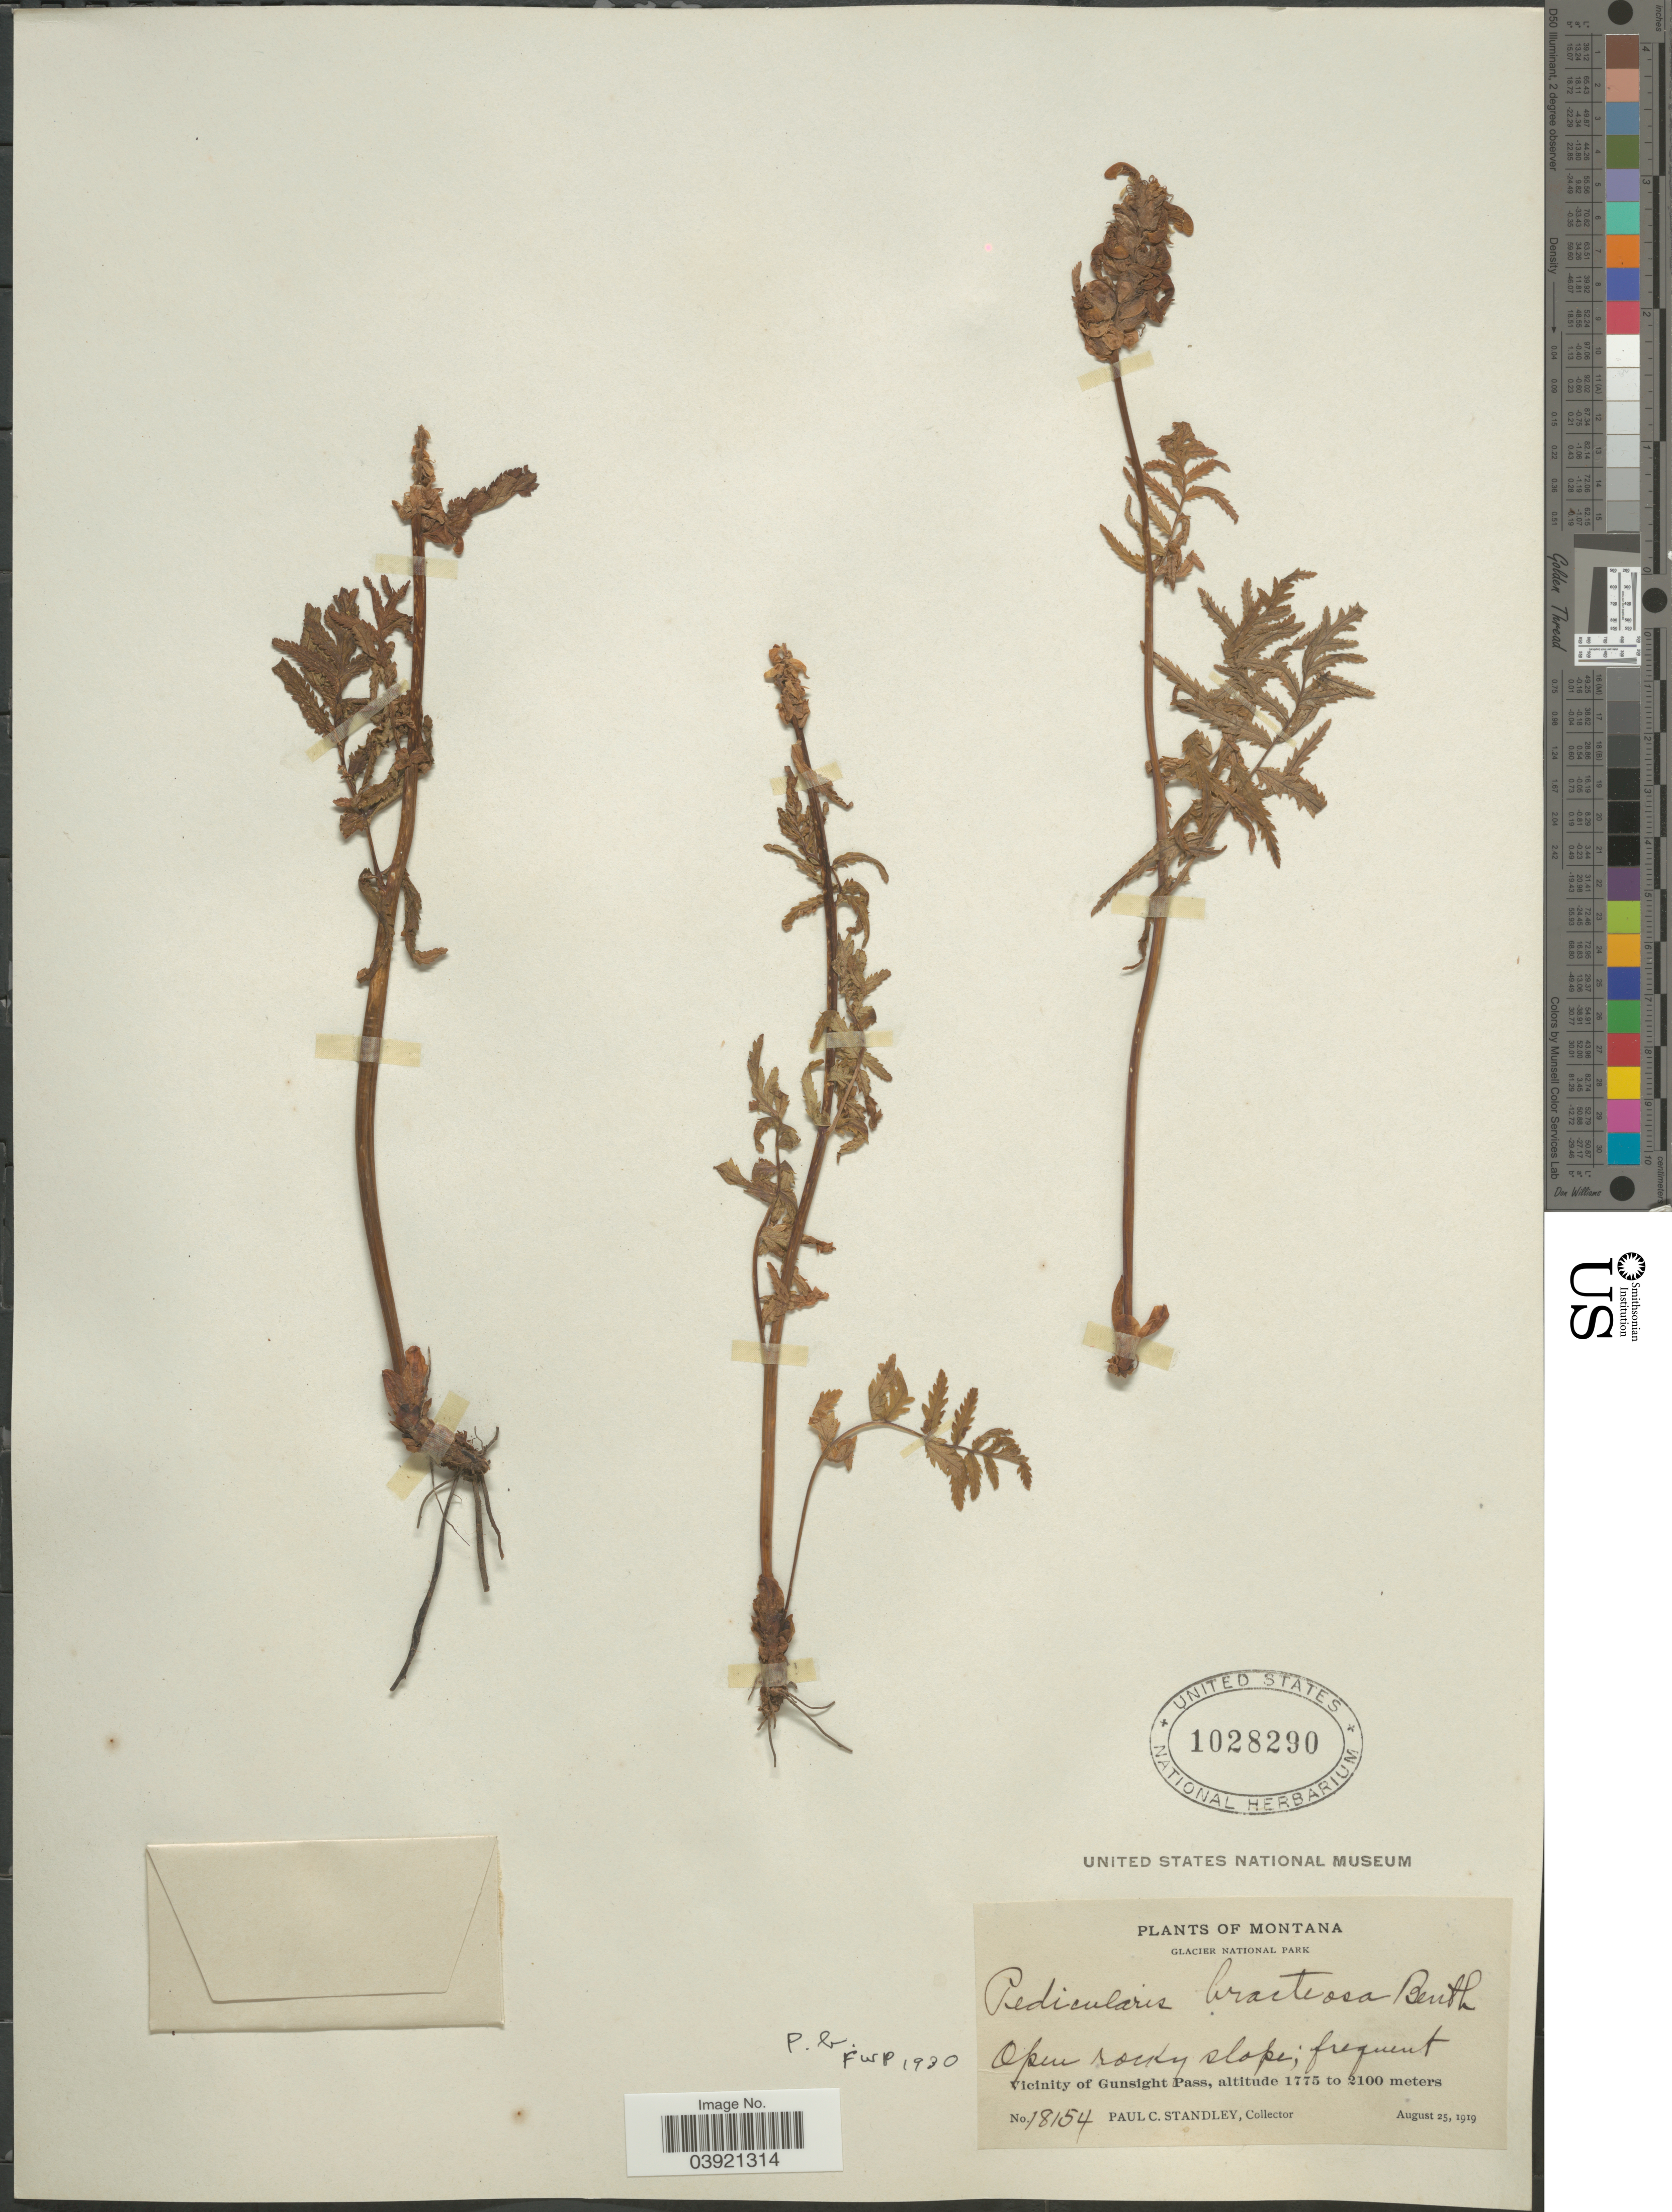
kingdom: Plantae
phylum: Tracheophyta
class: Magnoliopsida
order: Lamiales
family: Orobanchaceae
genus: Pedicularis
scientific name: Pedicularis bracteosa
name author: Benth.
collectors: P. C. Standley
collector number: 18154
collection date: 1919-08-25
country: United States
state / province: Montana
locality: Glacier National Park. Vicinity of Gunsight Pass.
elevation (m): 1775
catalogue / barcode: US 1028290